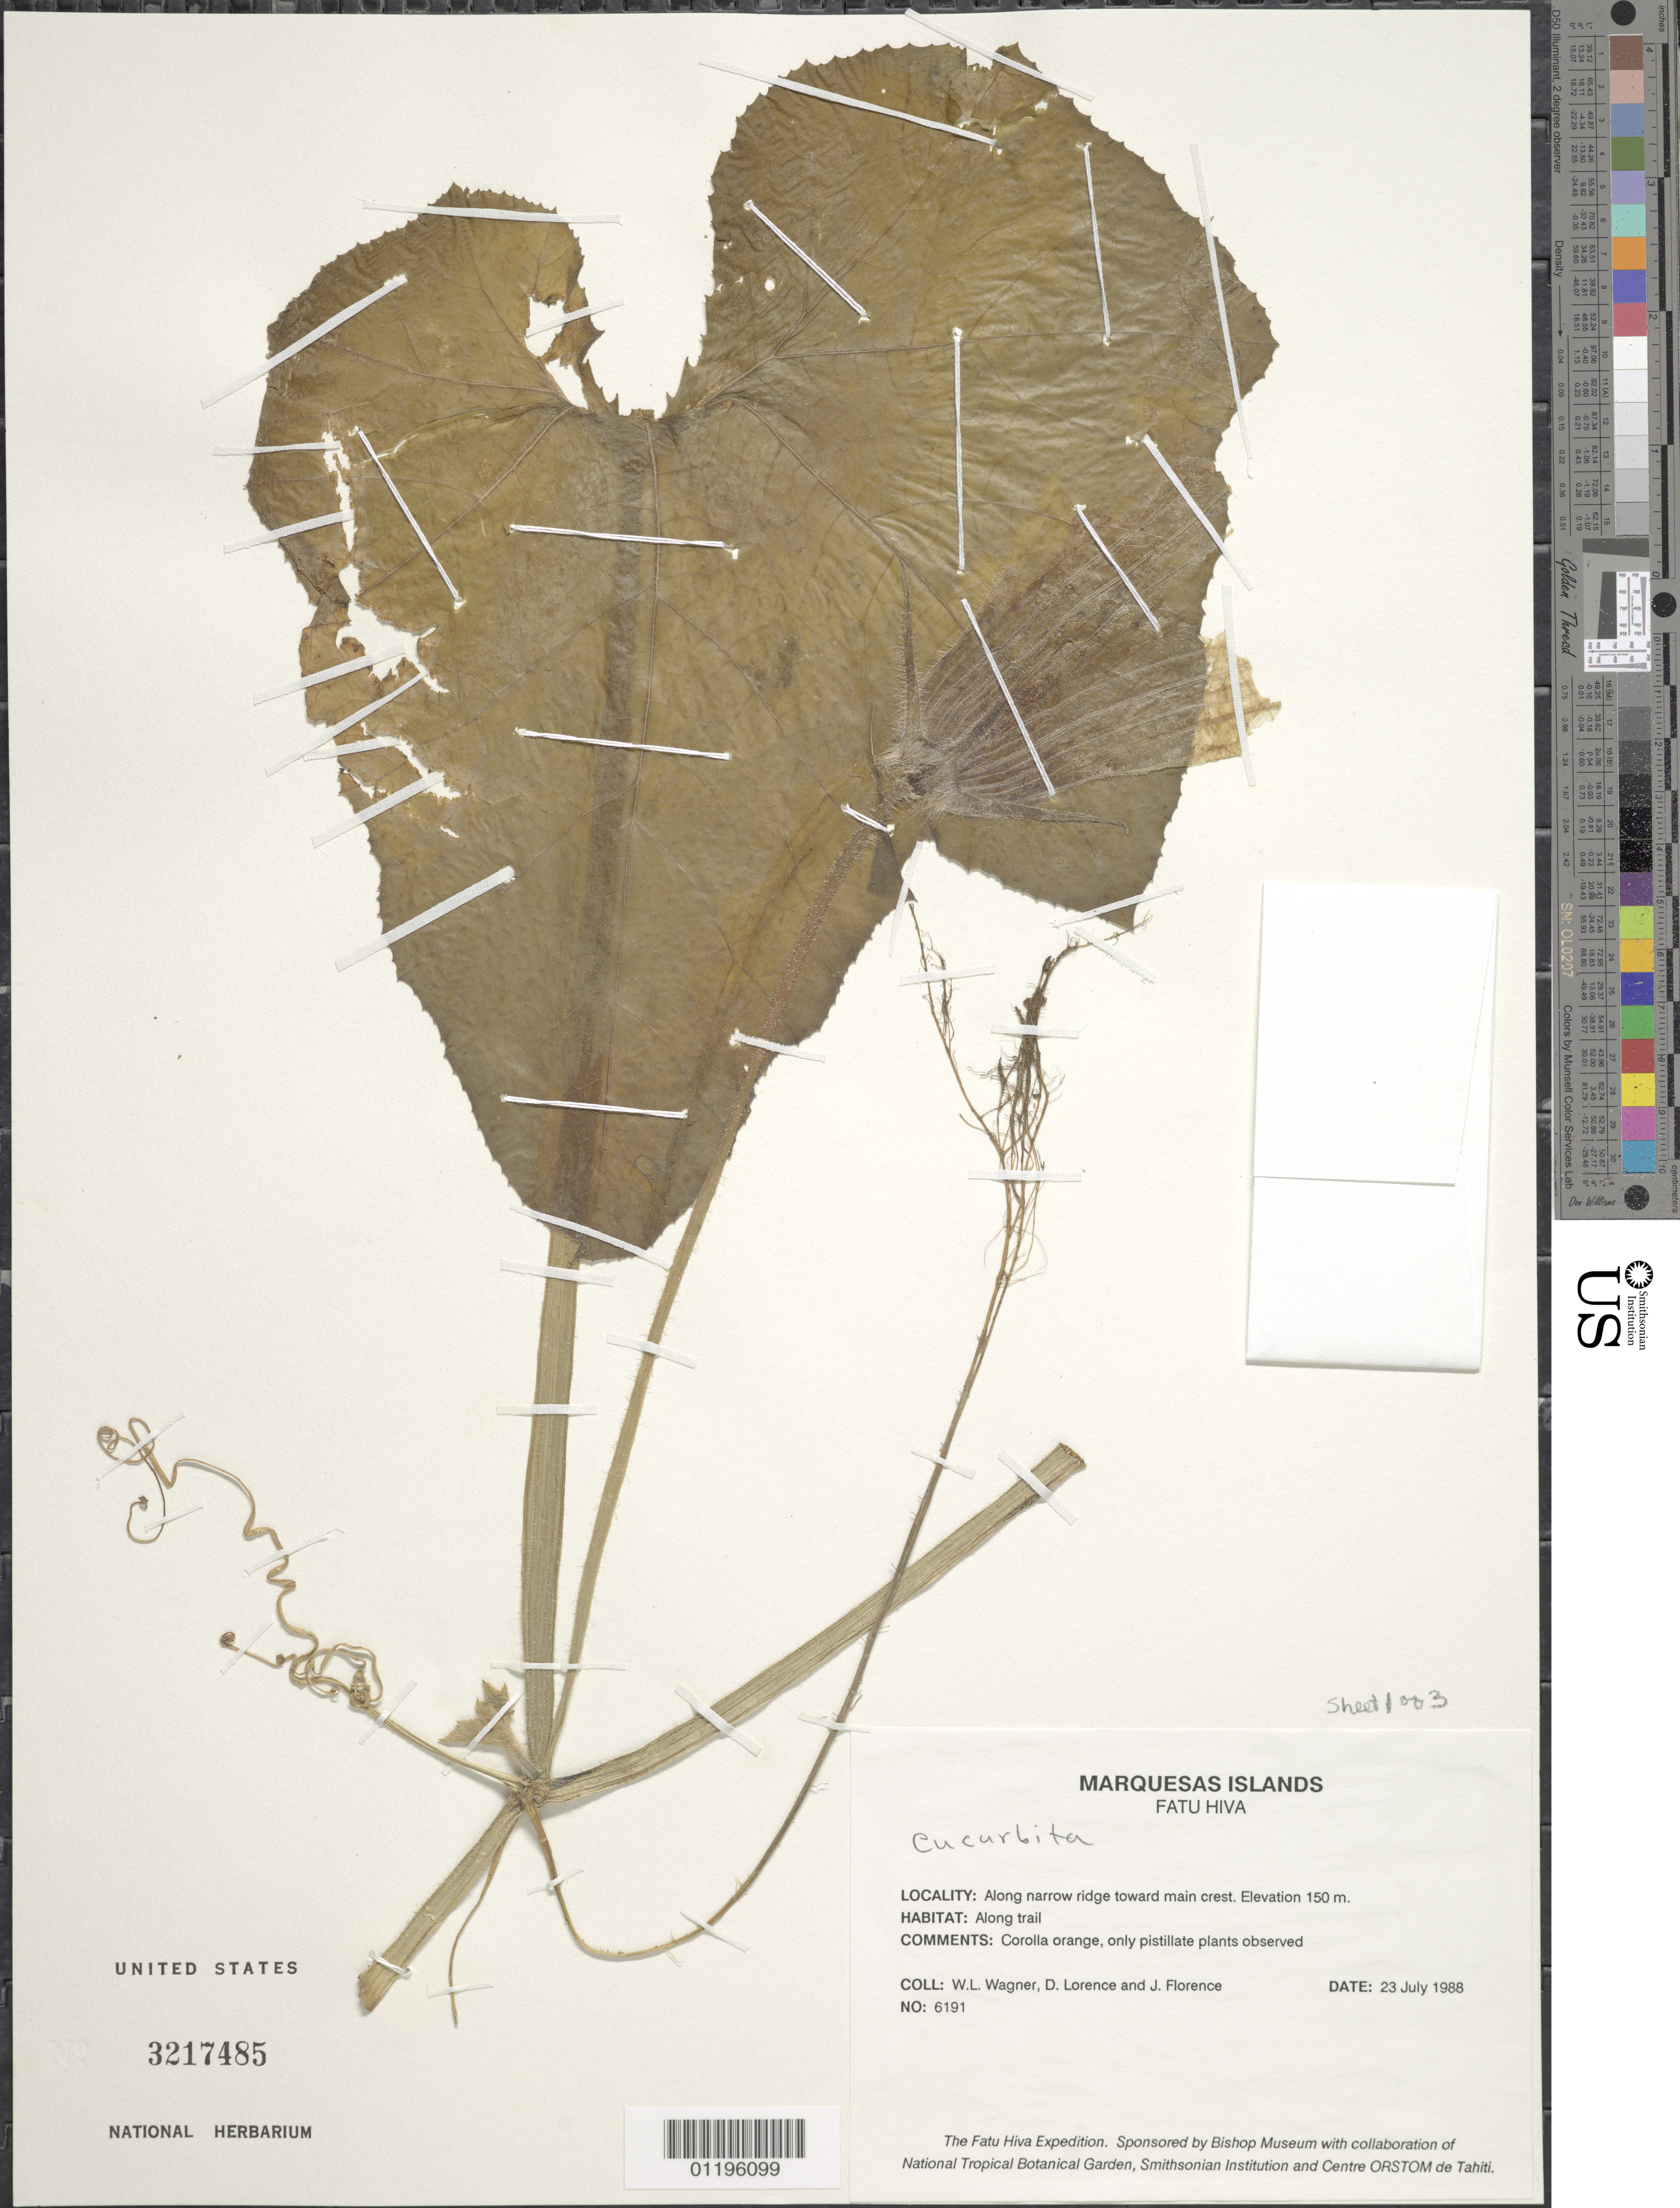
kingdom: Plantae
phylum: Tracheophyta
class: Magnoliopsida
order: Cucurbitales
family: Cucurbitaceae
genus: Cucurbita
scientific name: Cucurbita sp.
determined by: Wagner, W. L., (BOT), Smithsonian Institution - National Museum of Natural History (UNITED STATES)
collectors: W. L. Wagner, D. Lorence & J. Florence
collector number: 6191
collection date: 1988-07-23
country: French Polynesia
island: Fatu Hiva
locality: along narrow ridge toward main crest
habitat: Along trail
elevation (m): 150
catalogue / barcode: US 3217485